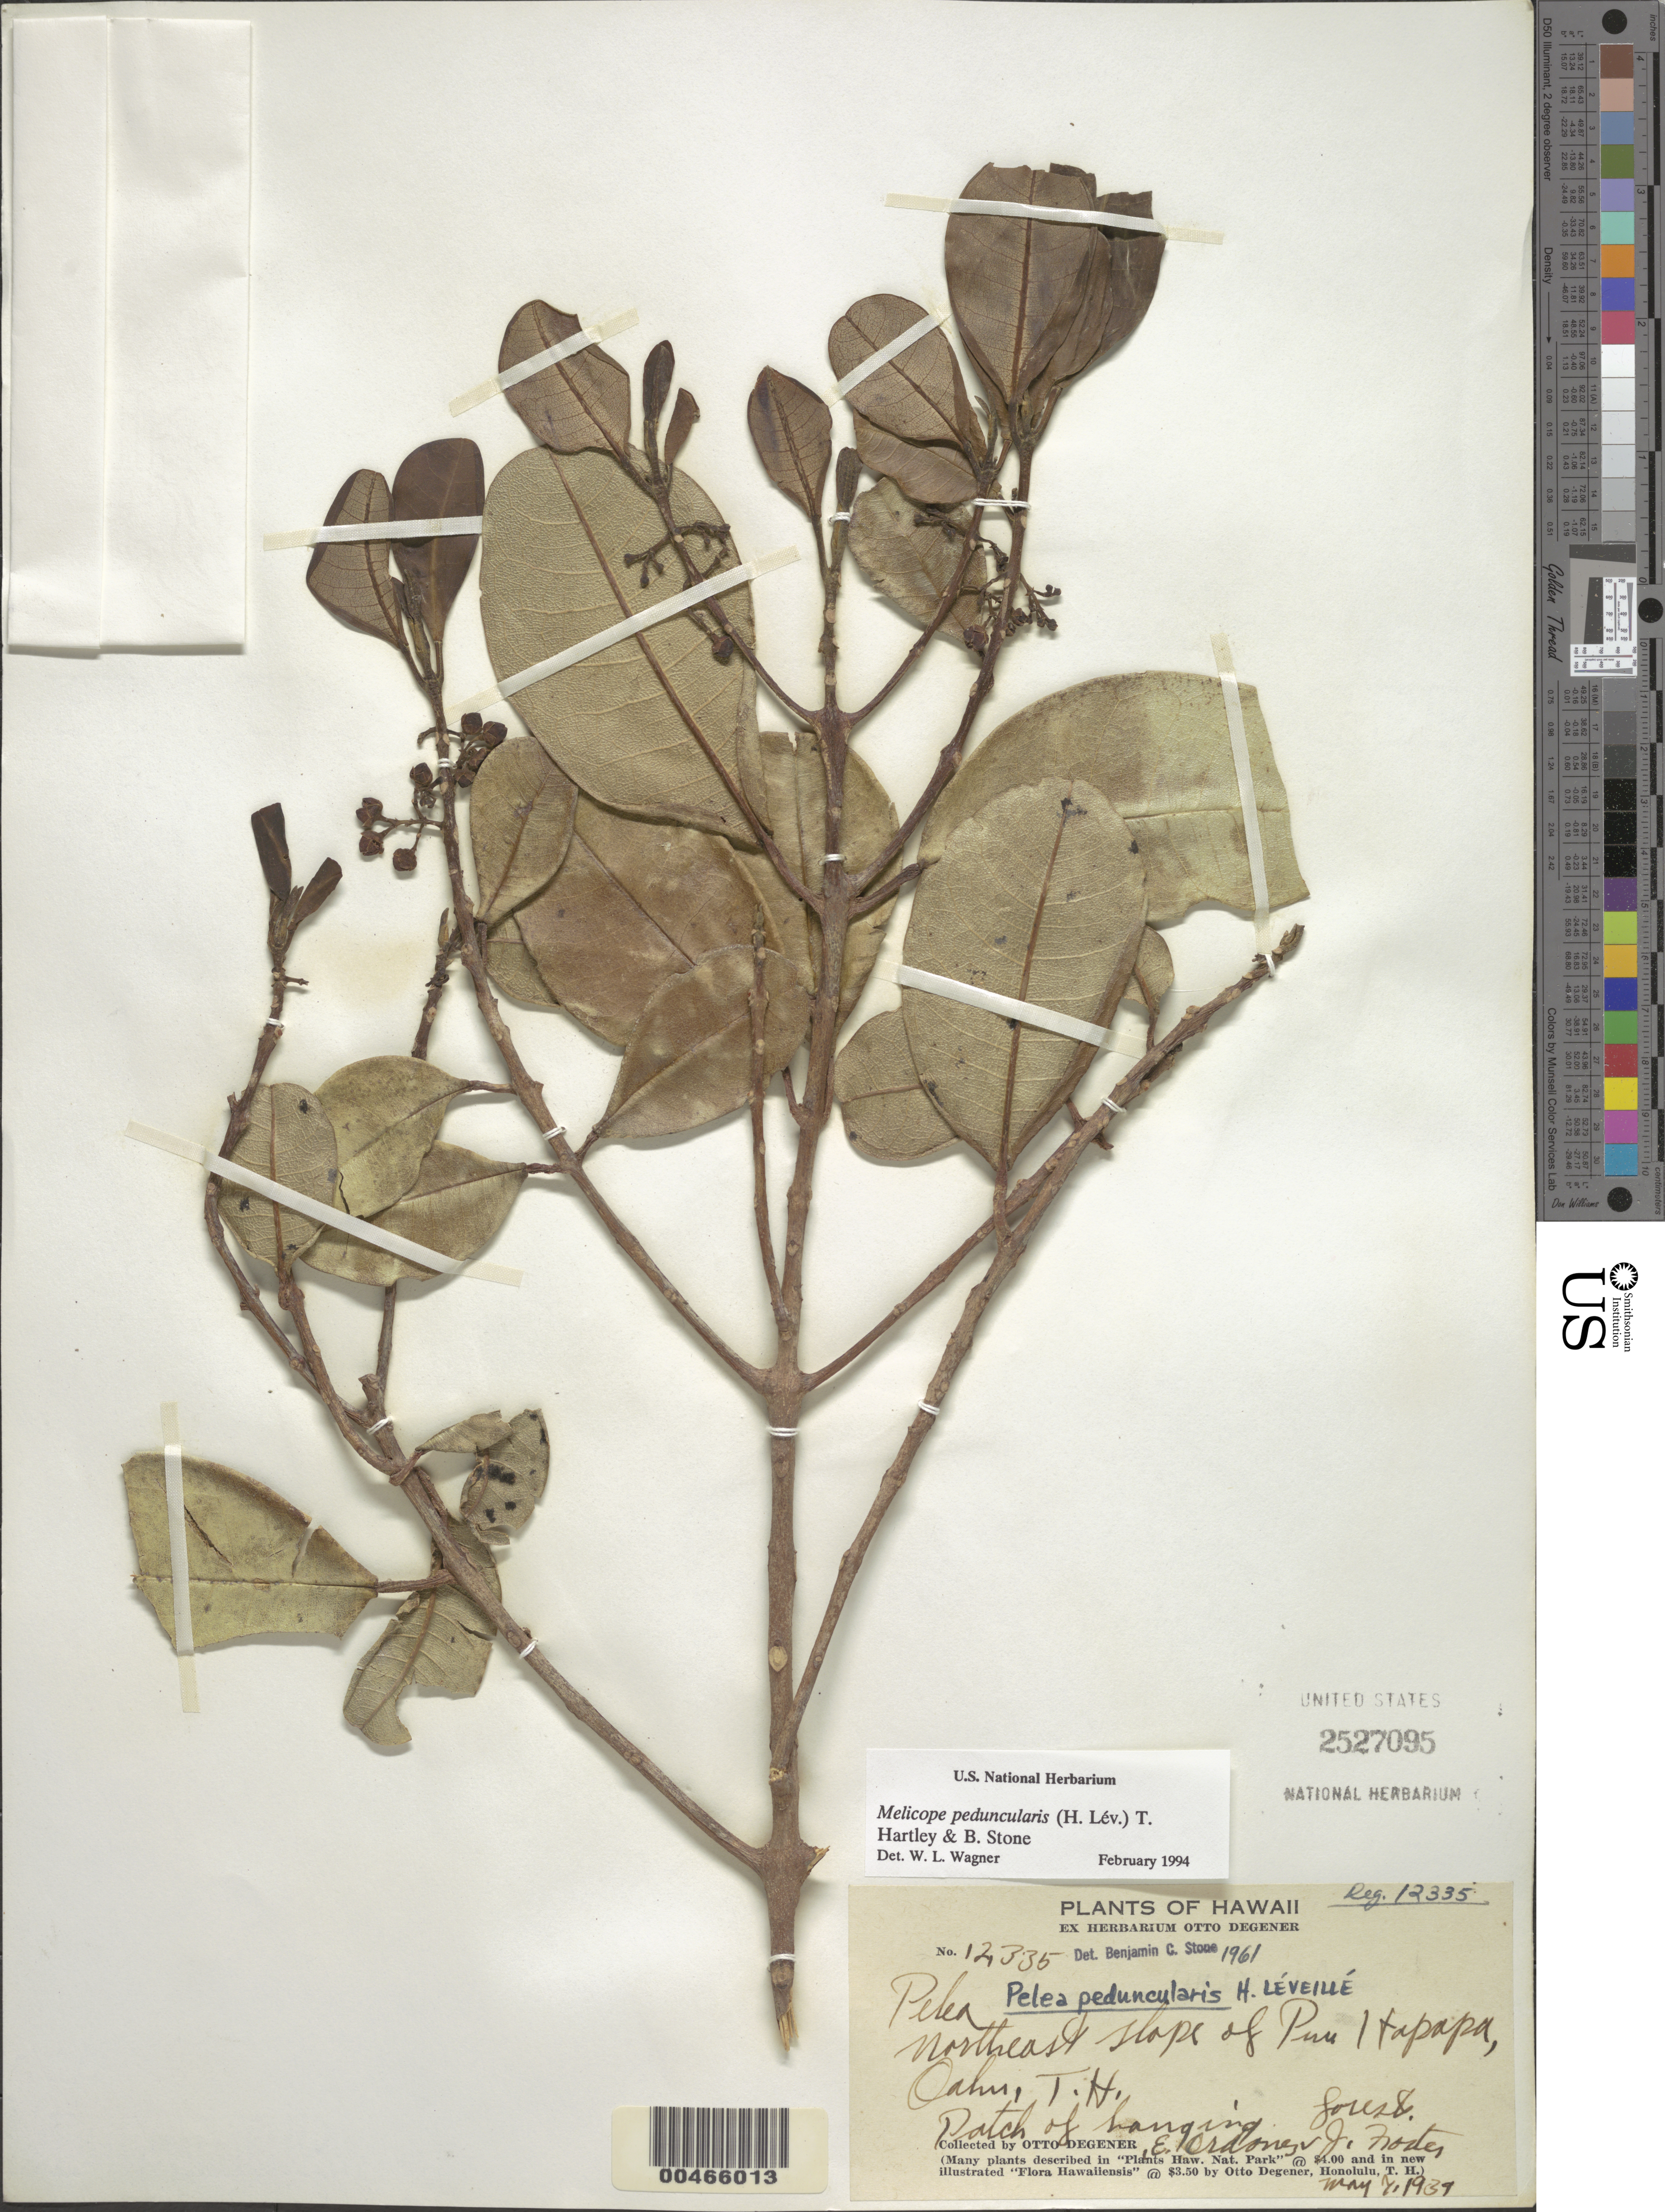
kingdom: Plantae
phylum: Tracheophyta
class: Magnoliopsida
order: Sapindales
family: Rutaceae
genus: Melicope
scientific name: Melicope peduncularis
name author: (H. Lév.) T.G. Hartley & B.C. Stone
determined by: Wagner, W. L., (BOT), Smithsonian Institution - National Museum of Natural History (UNITED STATES)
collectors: O. Degener, E. Ordonez & J. Foster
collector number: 12335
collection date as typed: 7 May 1939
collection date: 1939-05-07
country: United States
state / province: Hawaii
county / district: Honolulu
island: Oahu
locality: NE slope of Puu Hapapa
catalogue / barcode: US 2527095